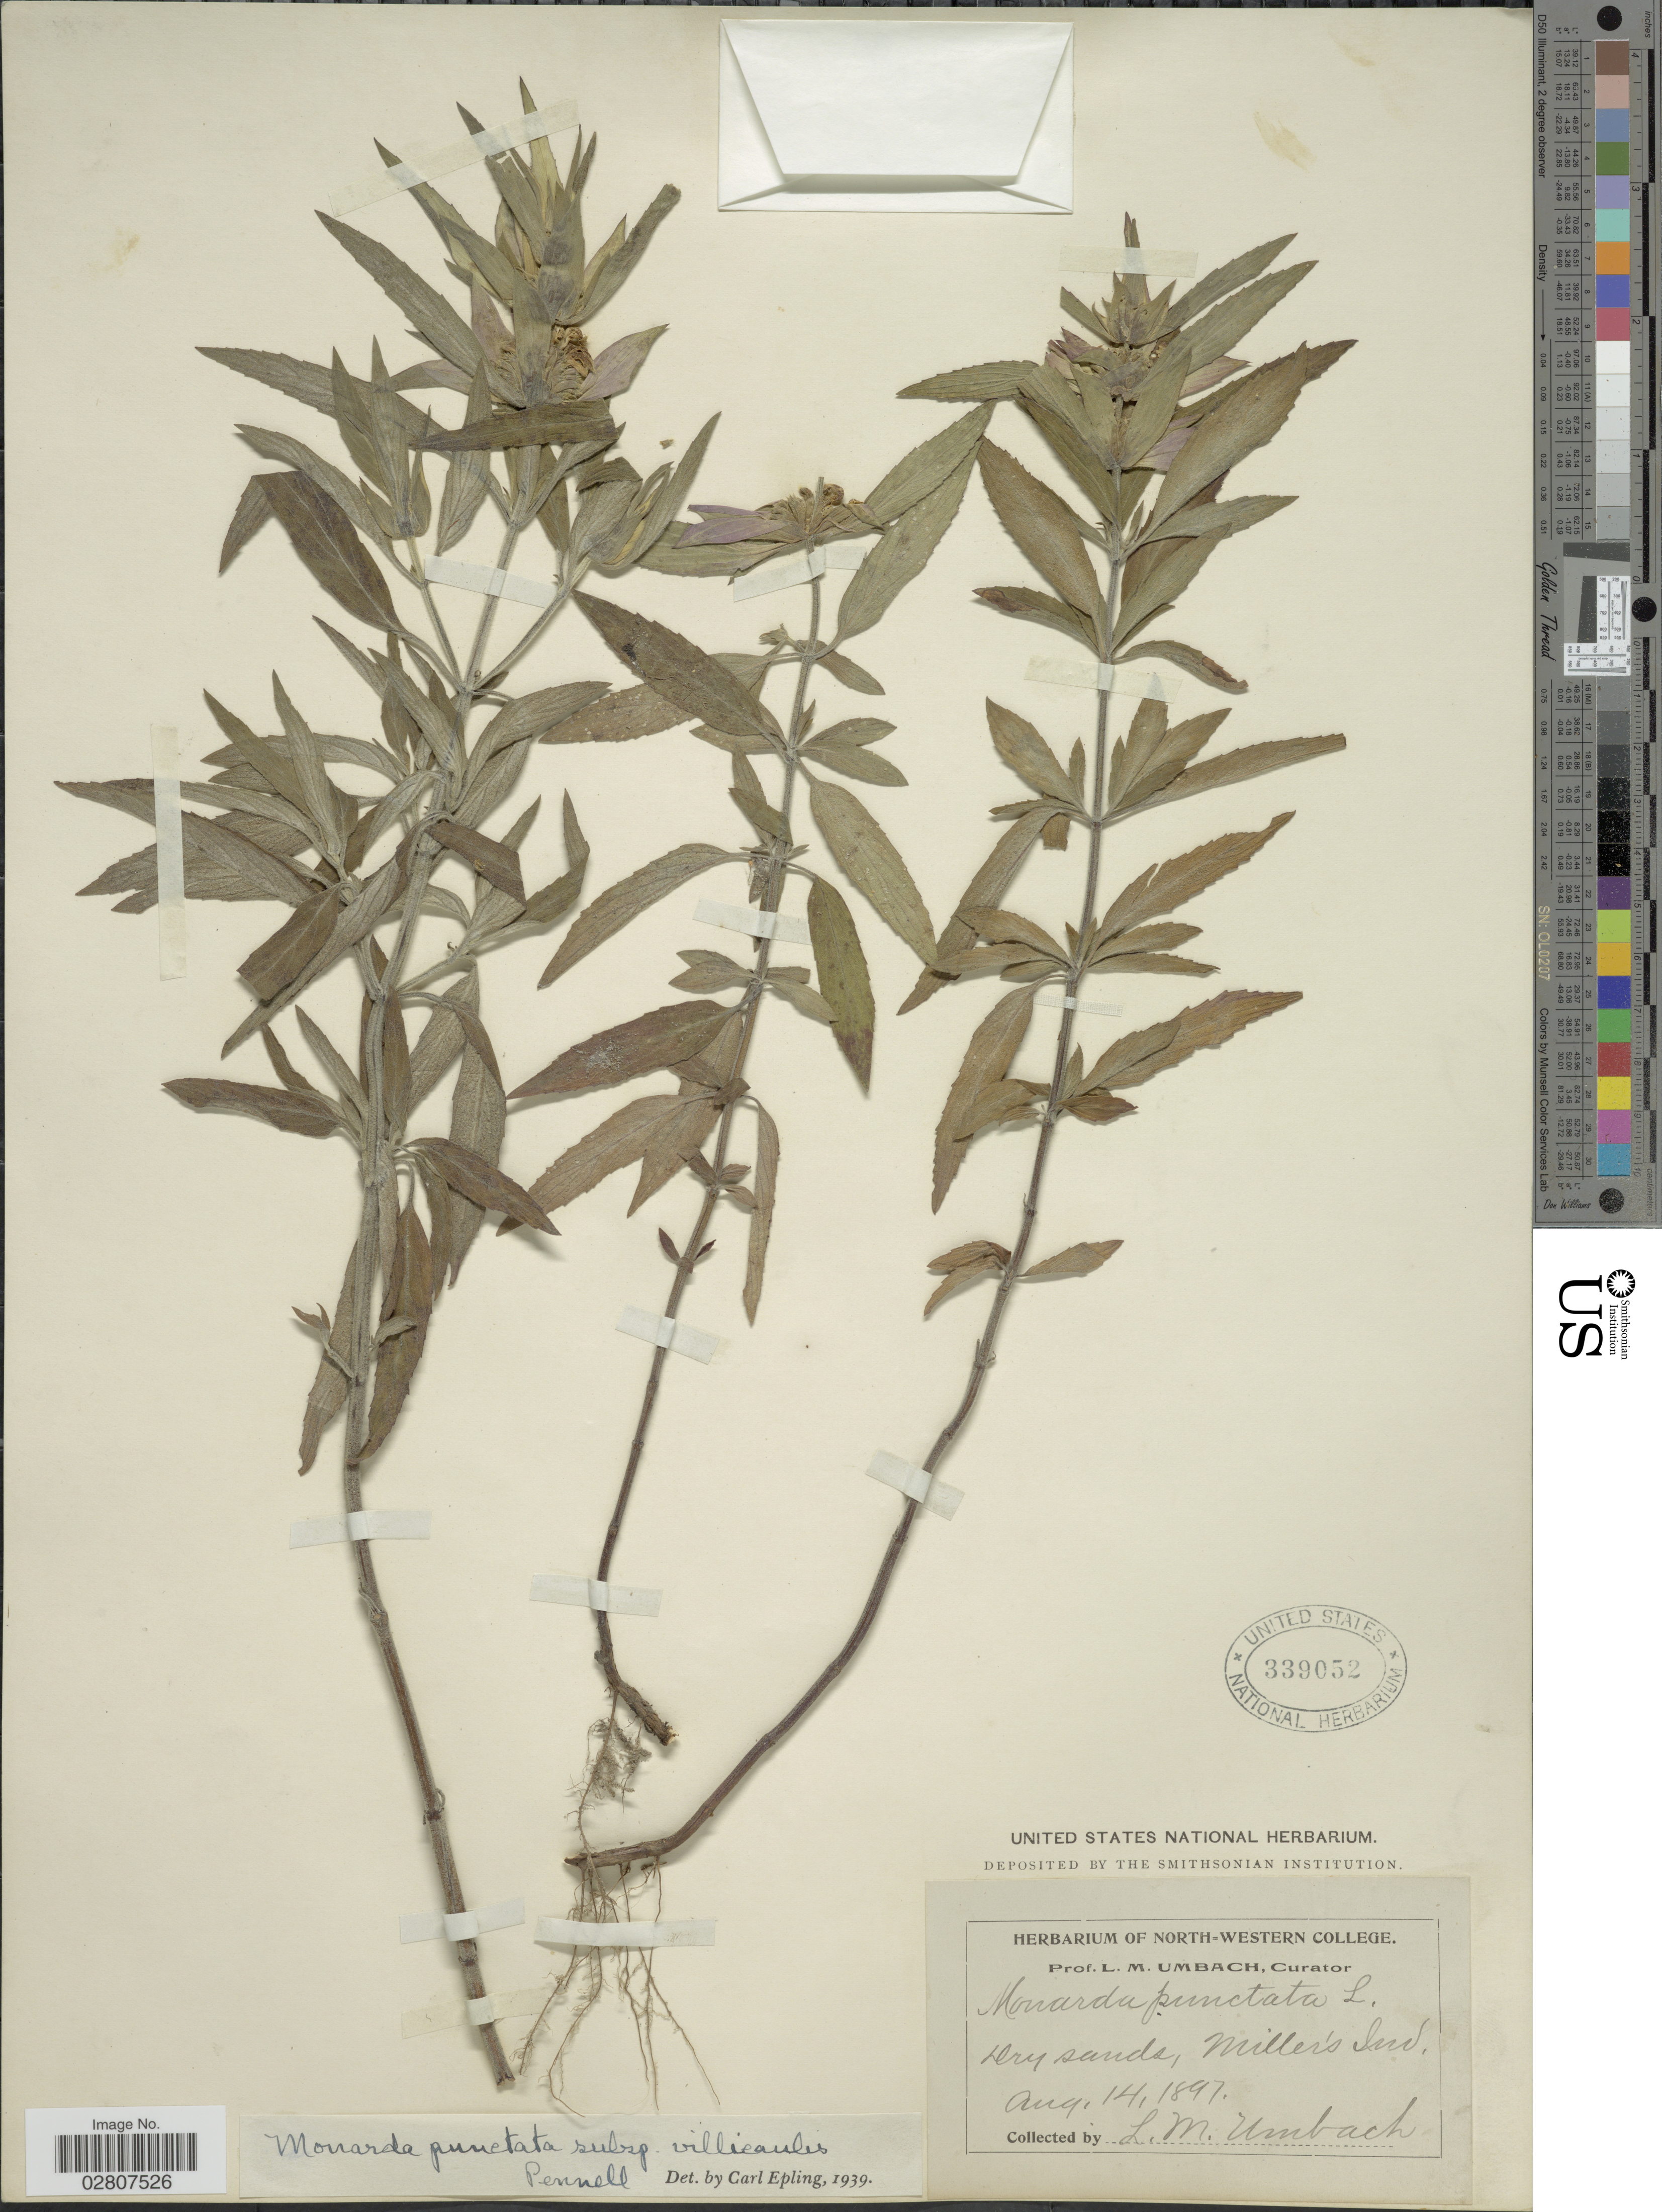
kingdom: Plantae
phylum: Tracheophyta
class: Magnoliopsida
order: Lamiales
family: Lamiaceae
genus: Monarda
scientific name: Monarda punctata var. villicaulis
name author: (Pennell) Shinners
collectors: L. M. Umbach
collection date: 1897-08-14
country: United States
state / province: Indiana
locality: Dry sands, Miller's Ind.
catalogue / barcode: US 339052